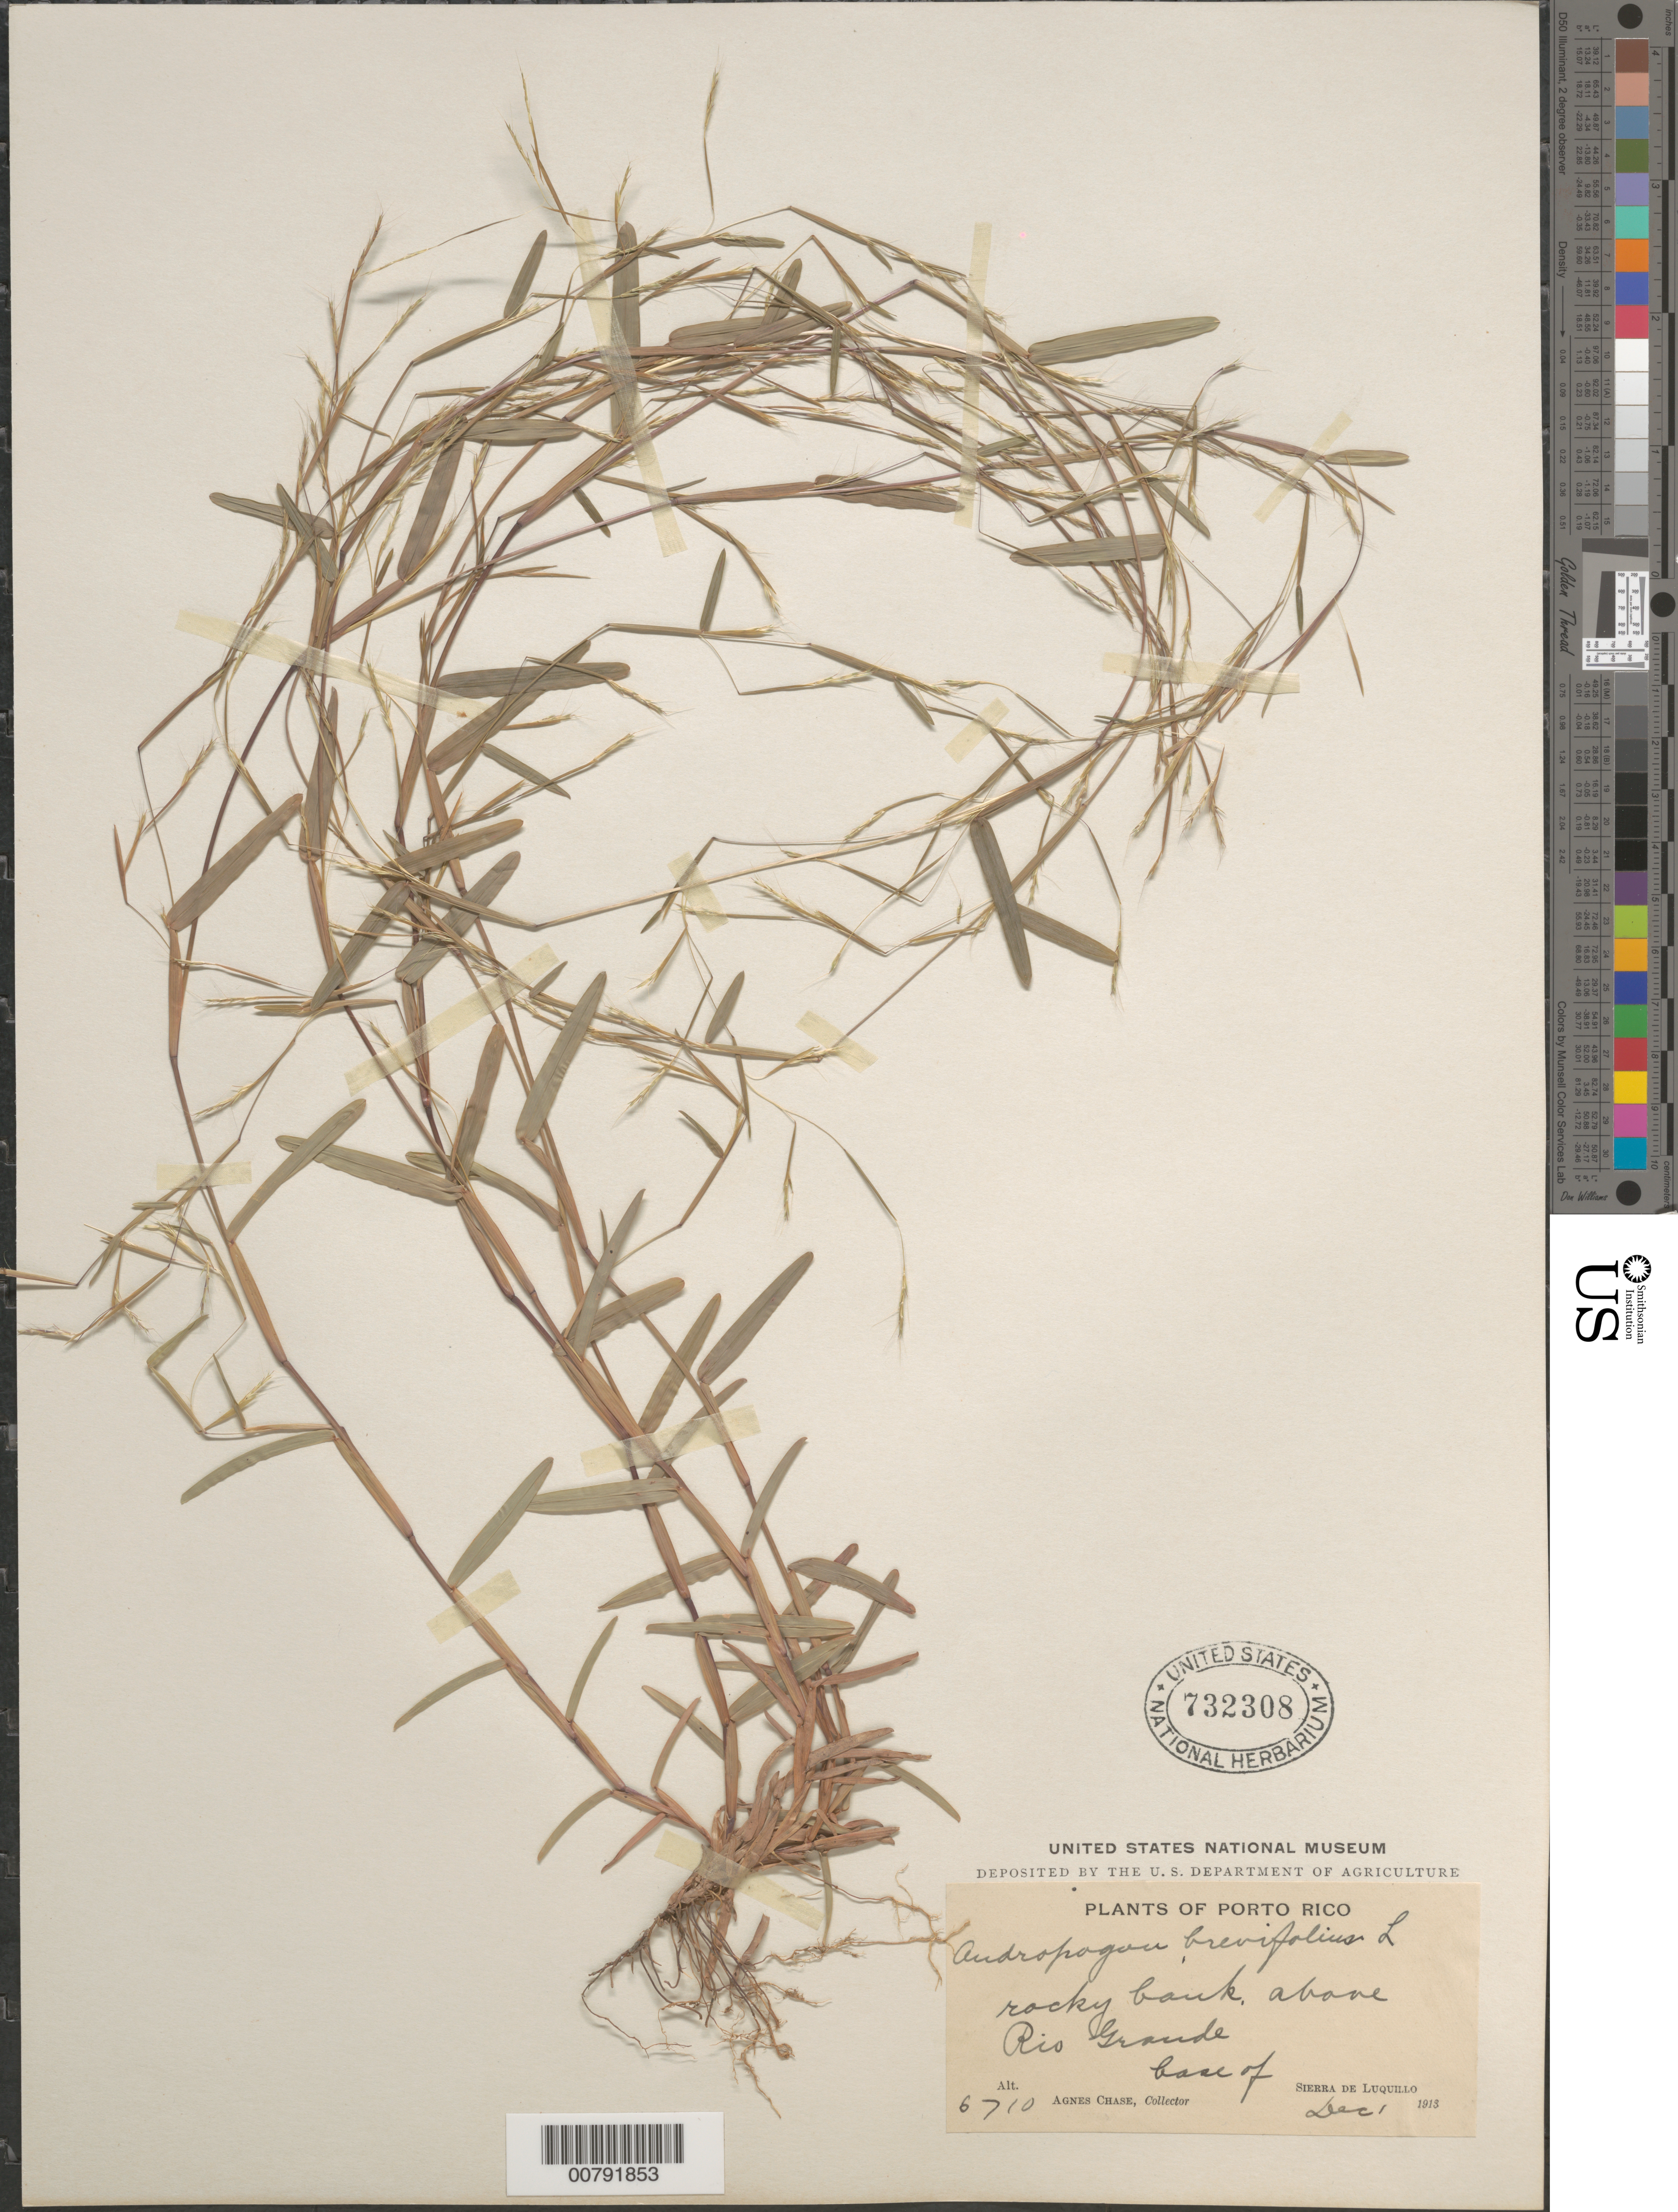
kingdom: Plantae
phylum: Tracheophyta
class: Liliopsida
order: Poales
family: Poaceae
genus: Schizachyrium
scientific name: Schizachyrium brevifolium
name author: (Sw.) Nees ex Büse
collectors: A. Chase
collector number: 6710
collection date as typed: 01 Dec 1913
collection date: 1913-12-01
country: Puerto Rico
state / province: Luquillo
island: Puerto Rico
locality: Sierra de Luquillo, at base; Río Grande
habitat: Rocky bank above river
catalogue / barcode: US 732308